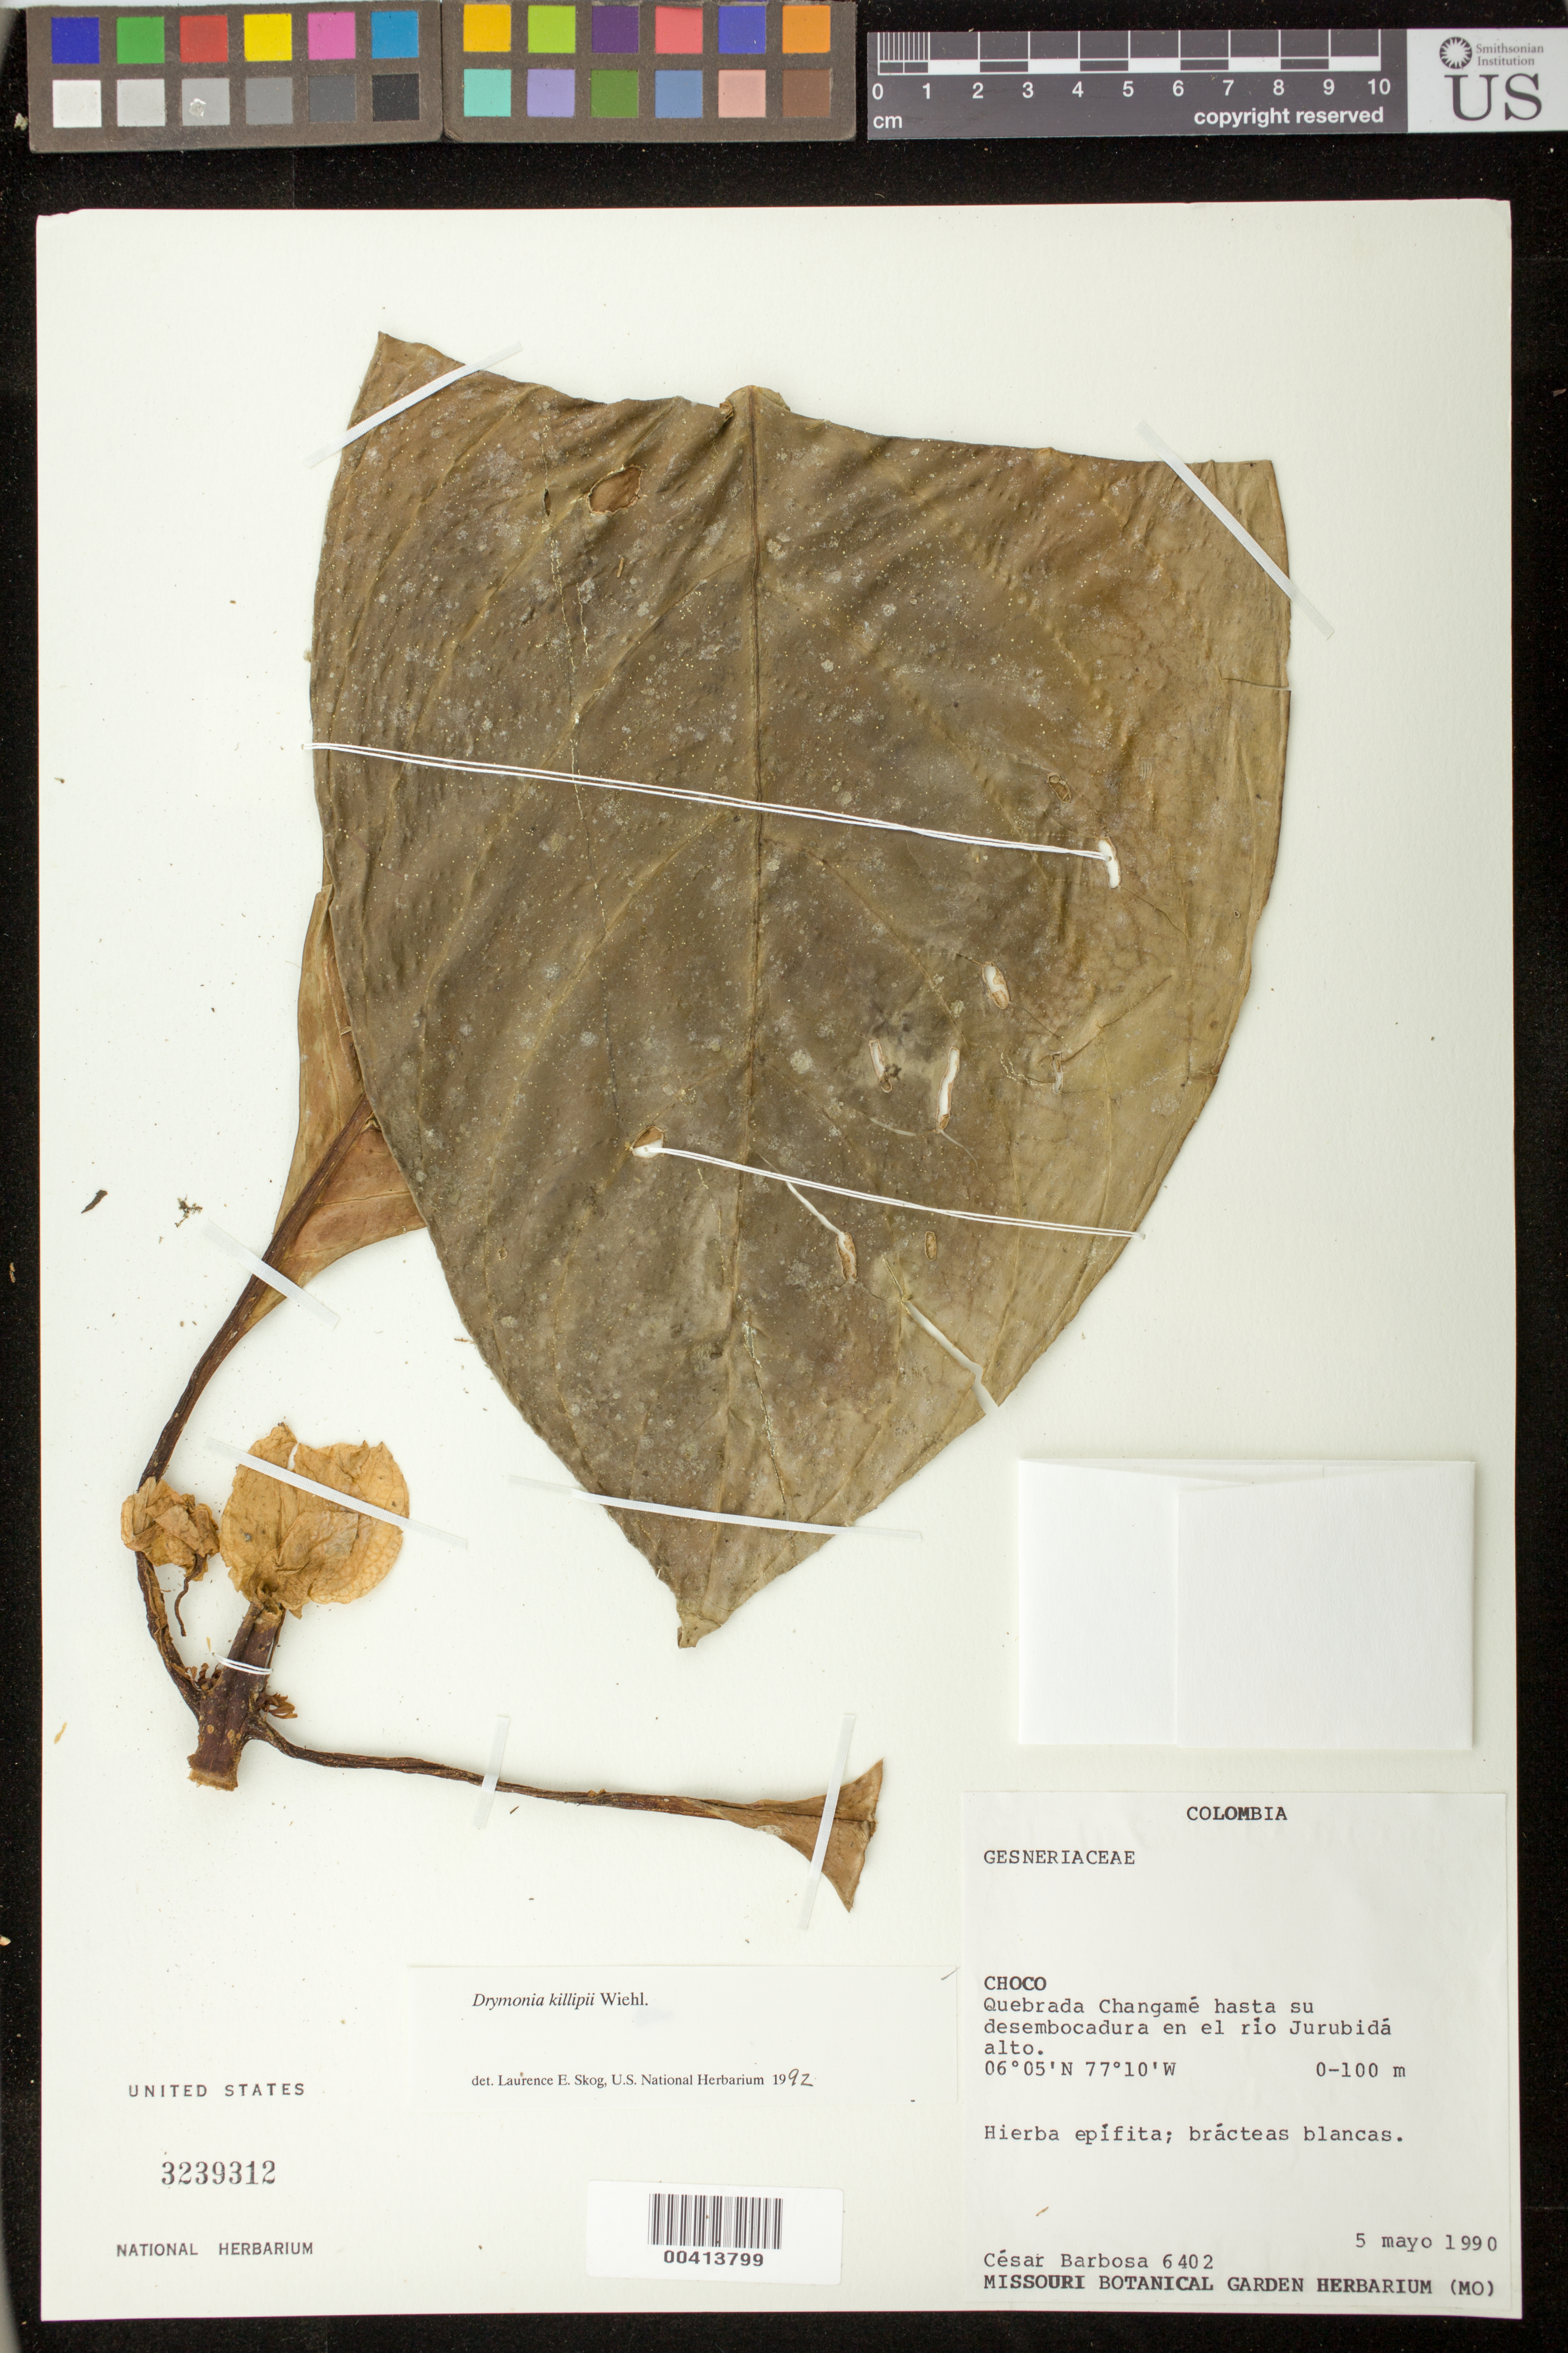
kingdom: Plantae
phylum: Tracheophyta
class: Magnoliopsida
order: Lamiales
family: Gesneriaceae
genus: Drymonia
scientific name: Drymonia killipii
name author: Wiehler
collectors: C. E. Barbosa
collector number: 6402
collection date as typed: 05 May 1990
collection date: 1990-05-05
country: Colombia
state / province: Chocó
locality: Quebrada Changame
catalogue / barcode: US 3239312